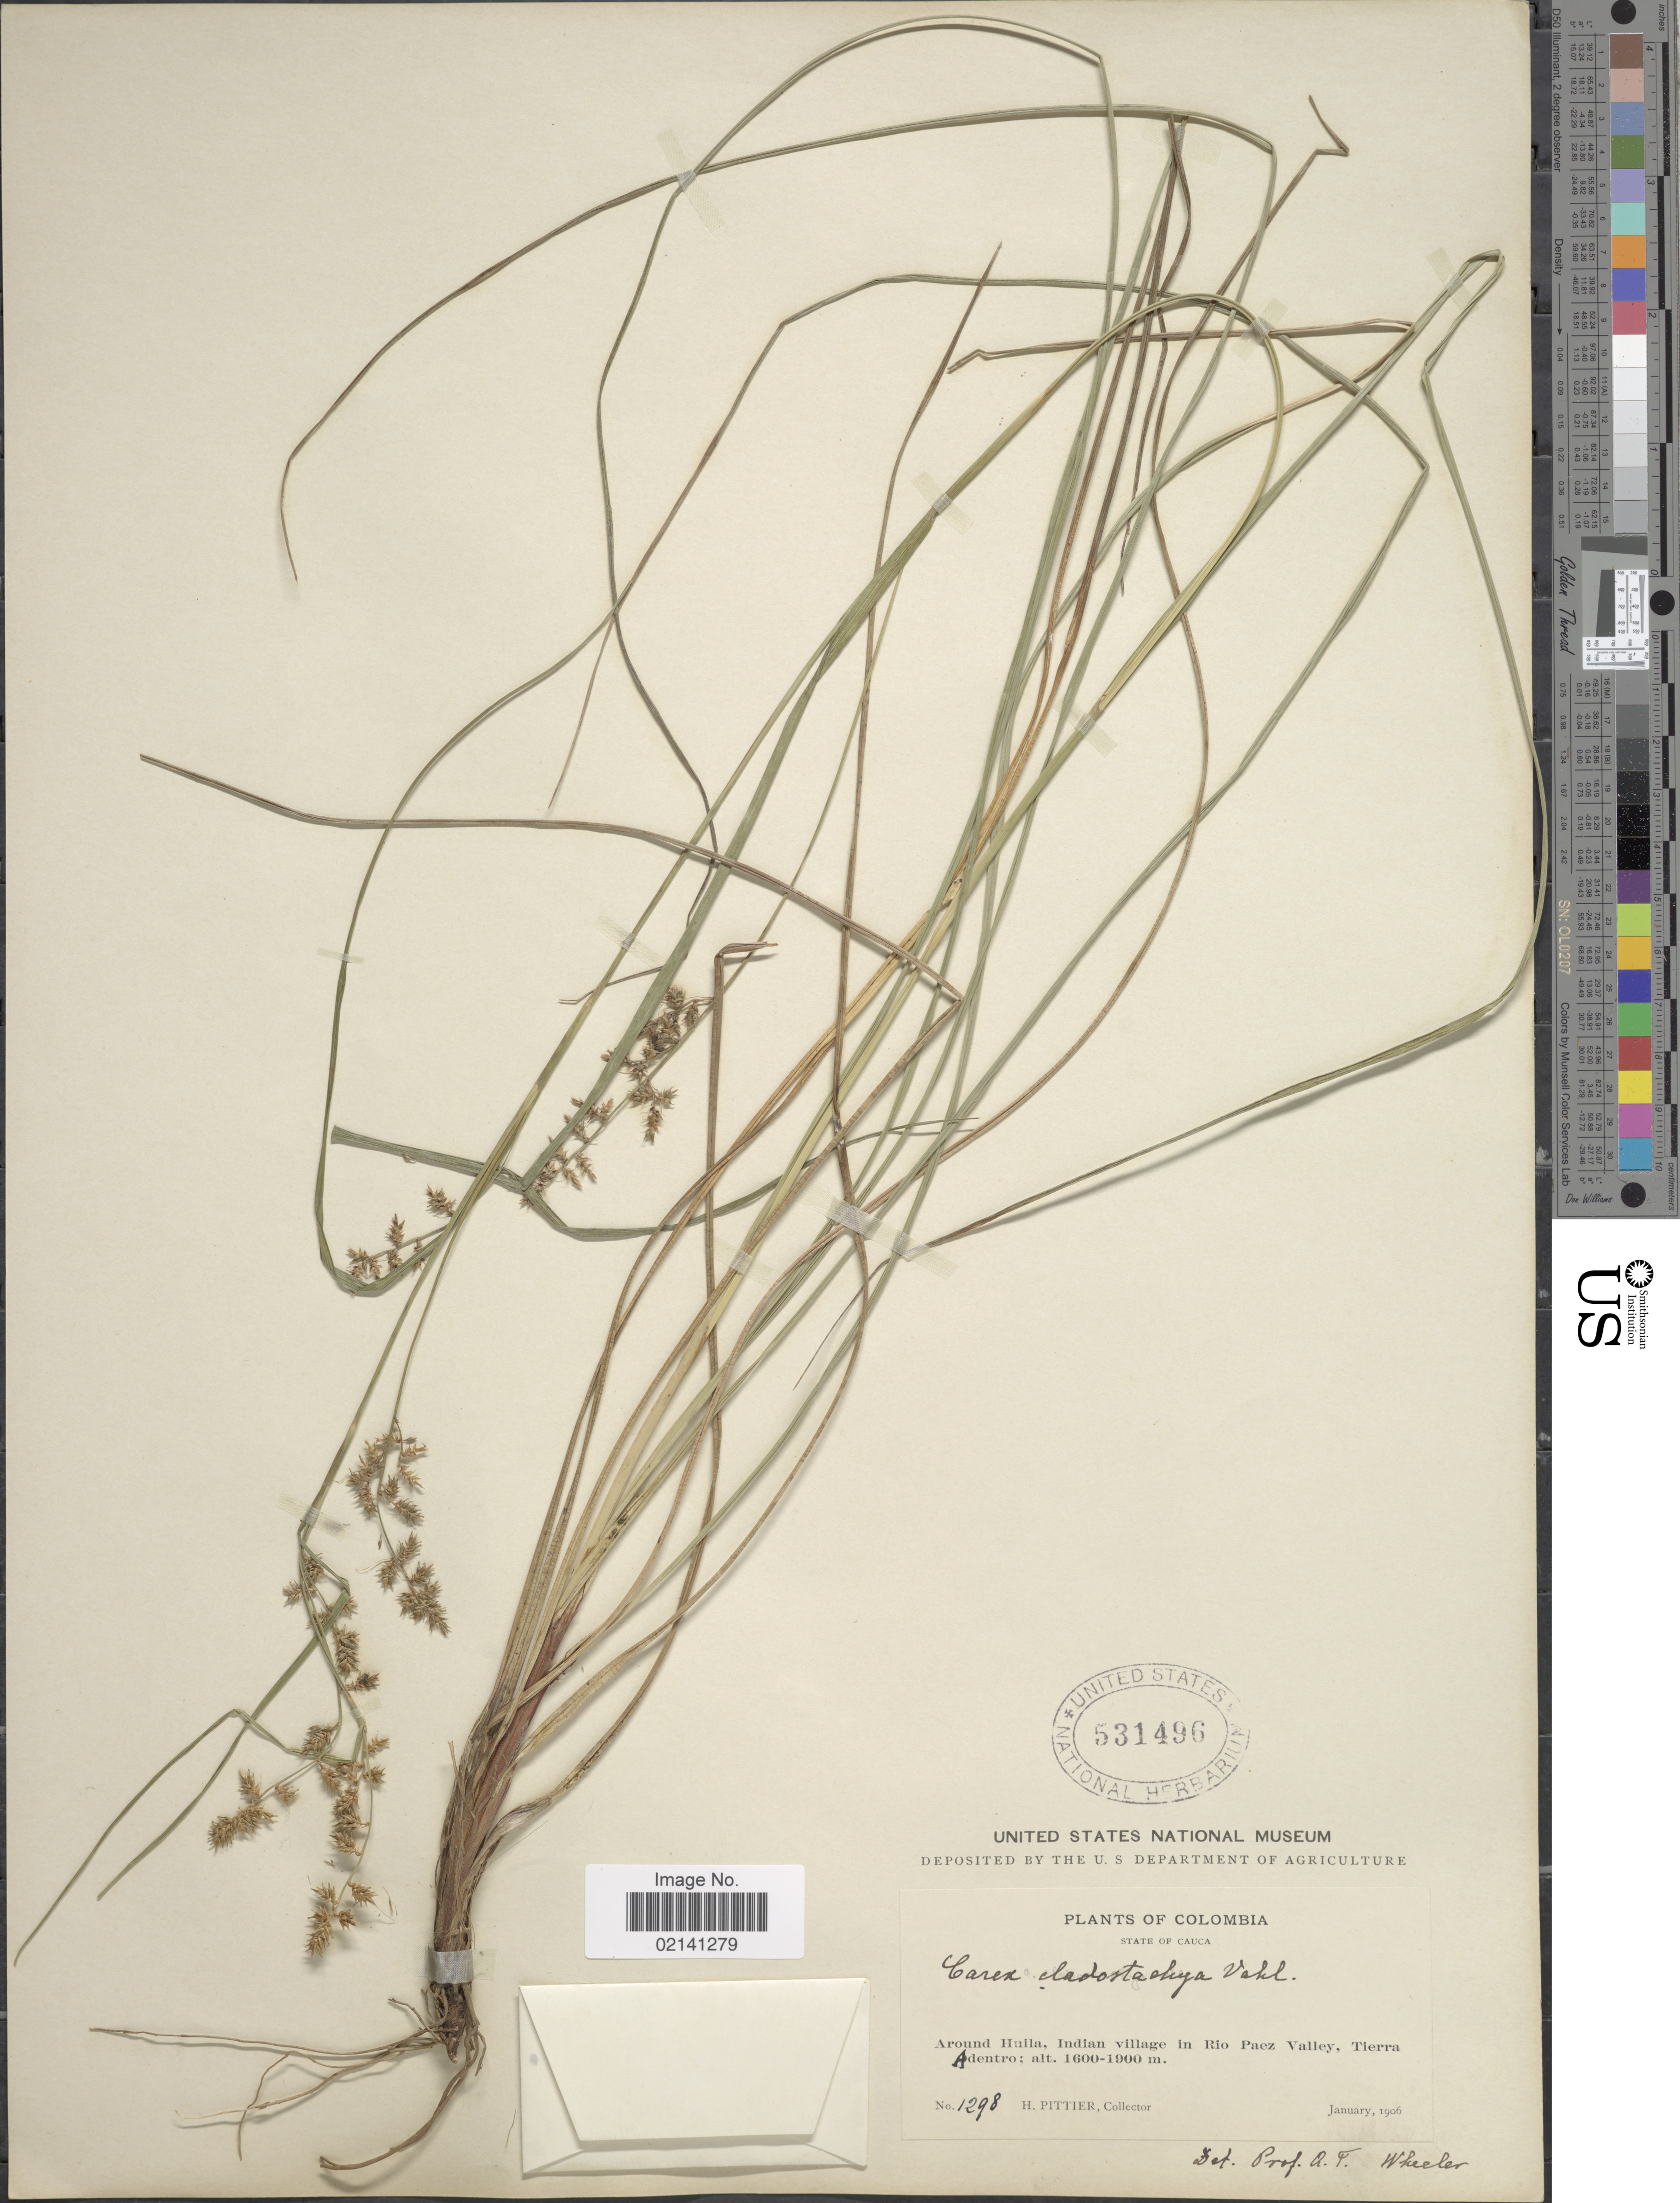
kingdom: Plantae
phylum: Tracheophyta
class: Liliopsida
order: Poales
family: Cyperaceae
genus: Carex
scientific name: Carex polystachya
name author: Sw. ex Wahlenb.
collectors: H. F. Pittier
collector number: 1298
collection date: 1906-01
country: Colombia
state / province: Cauca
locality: Around Huila, Indian village in Rio Paez Valley, Tierra Adentro.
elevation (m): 1600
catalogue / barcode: US 531496